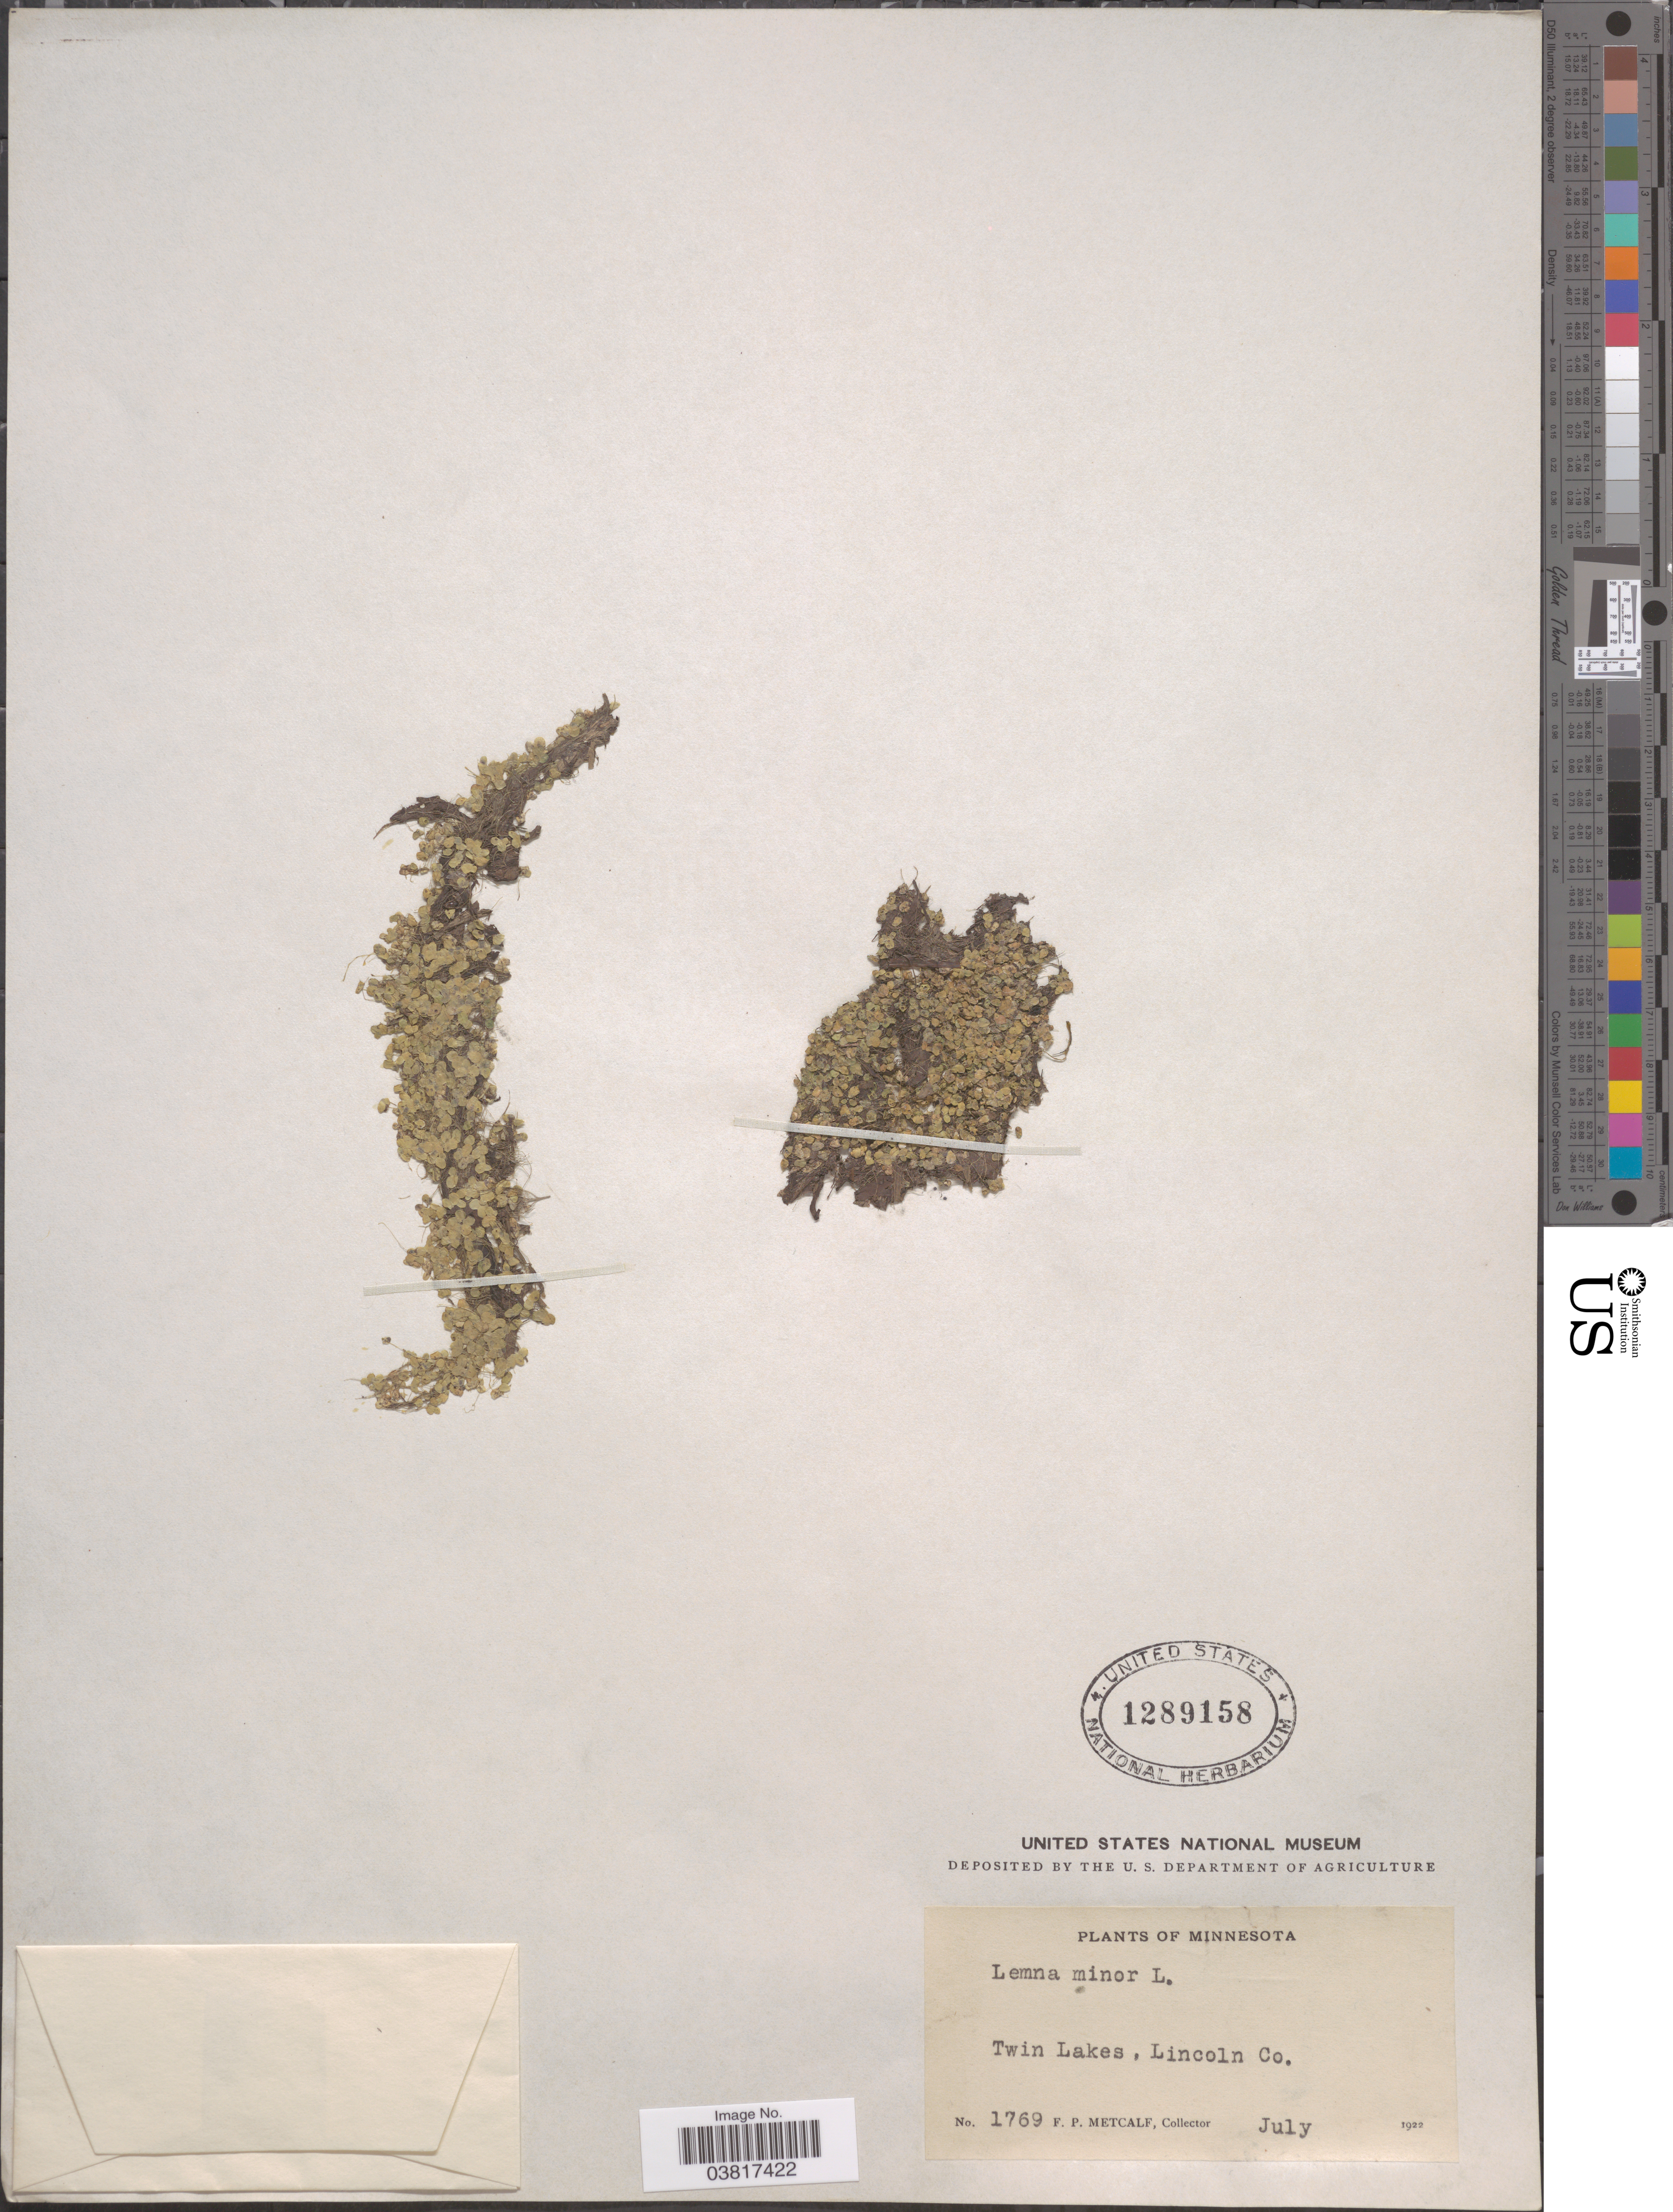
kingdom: Plantae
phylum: Tracheophyta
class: Liliopsida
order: Alismatales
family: Araceae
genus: Lemna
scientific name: Lemna minor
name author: L.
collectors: F. Metcalf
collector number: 1769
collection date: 1922-07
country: United States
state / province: Minnesota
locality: Twin Lakes, Lincoln Co.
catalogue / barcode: US 1289158